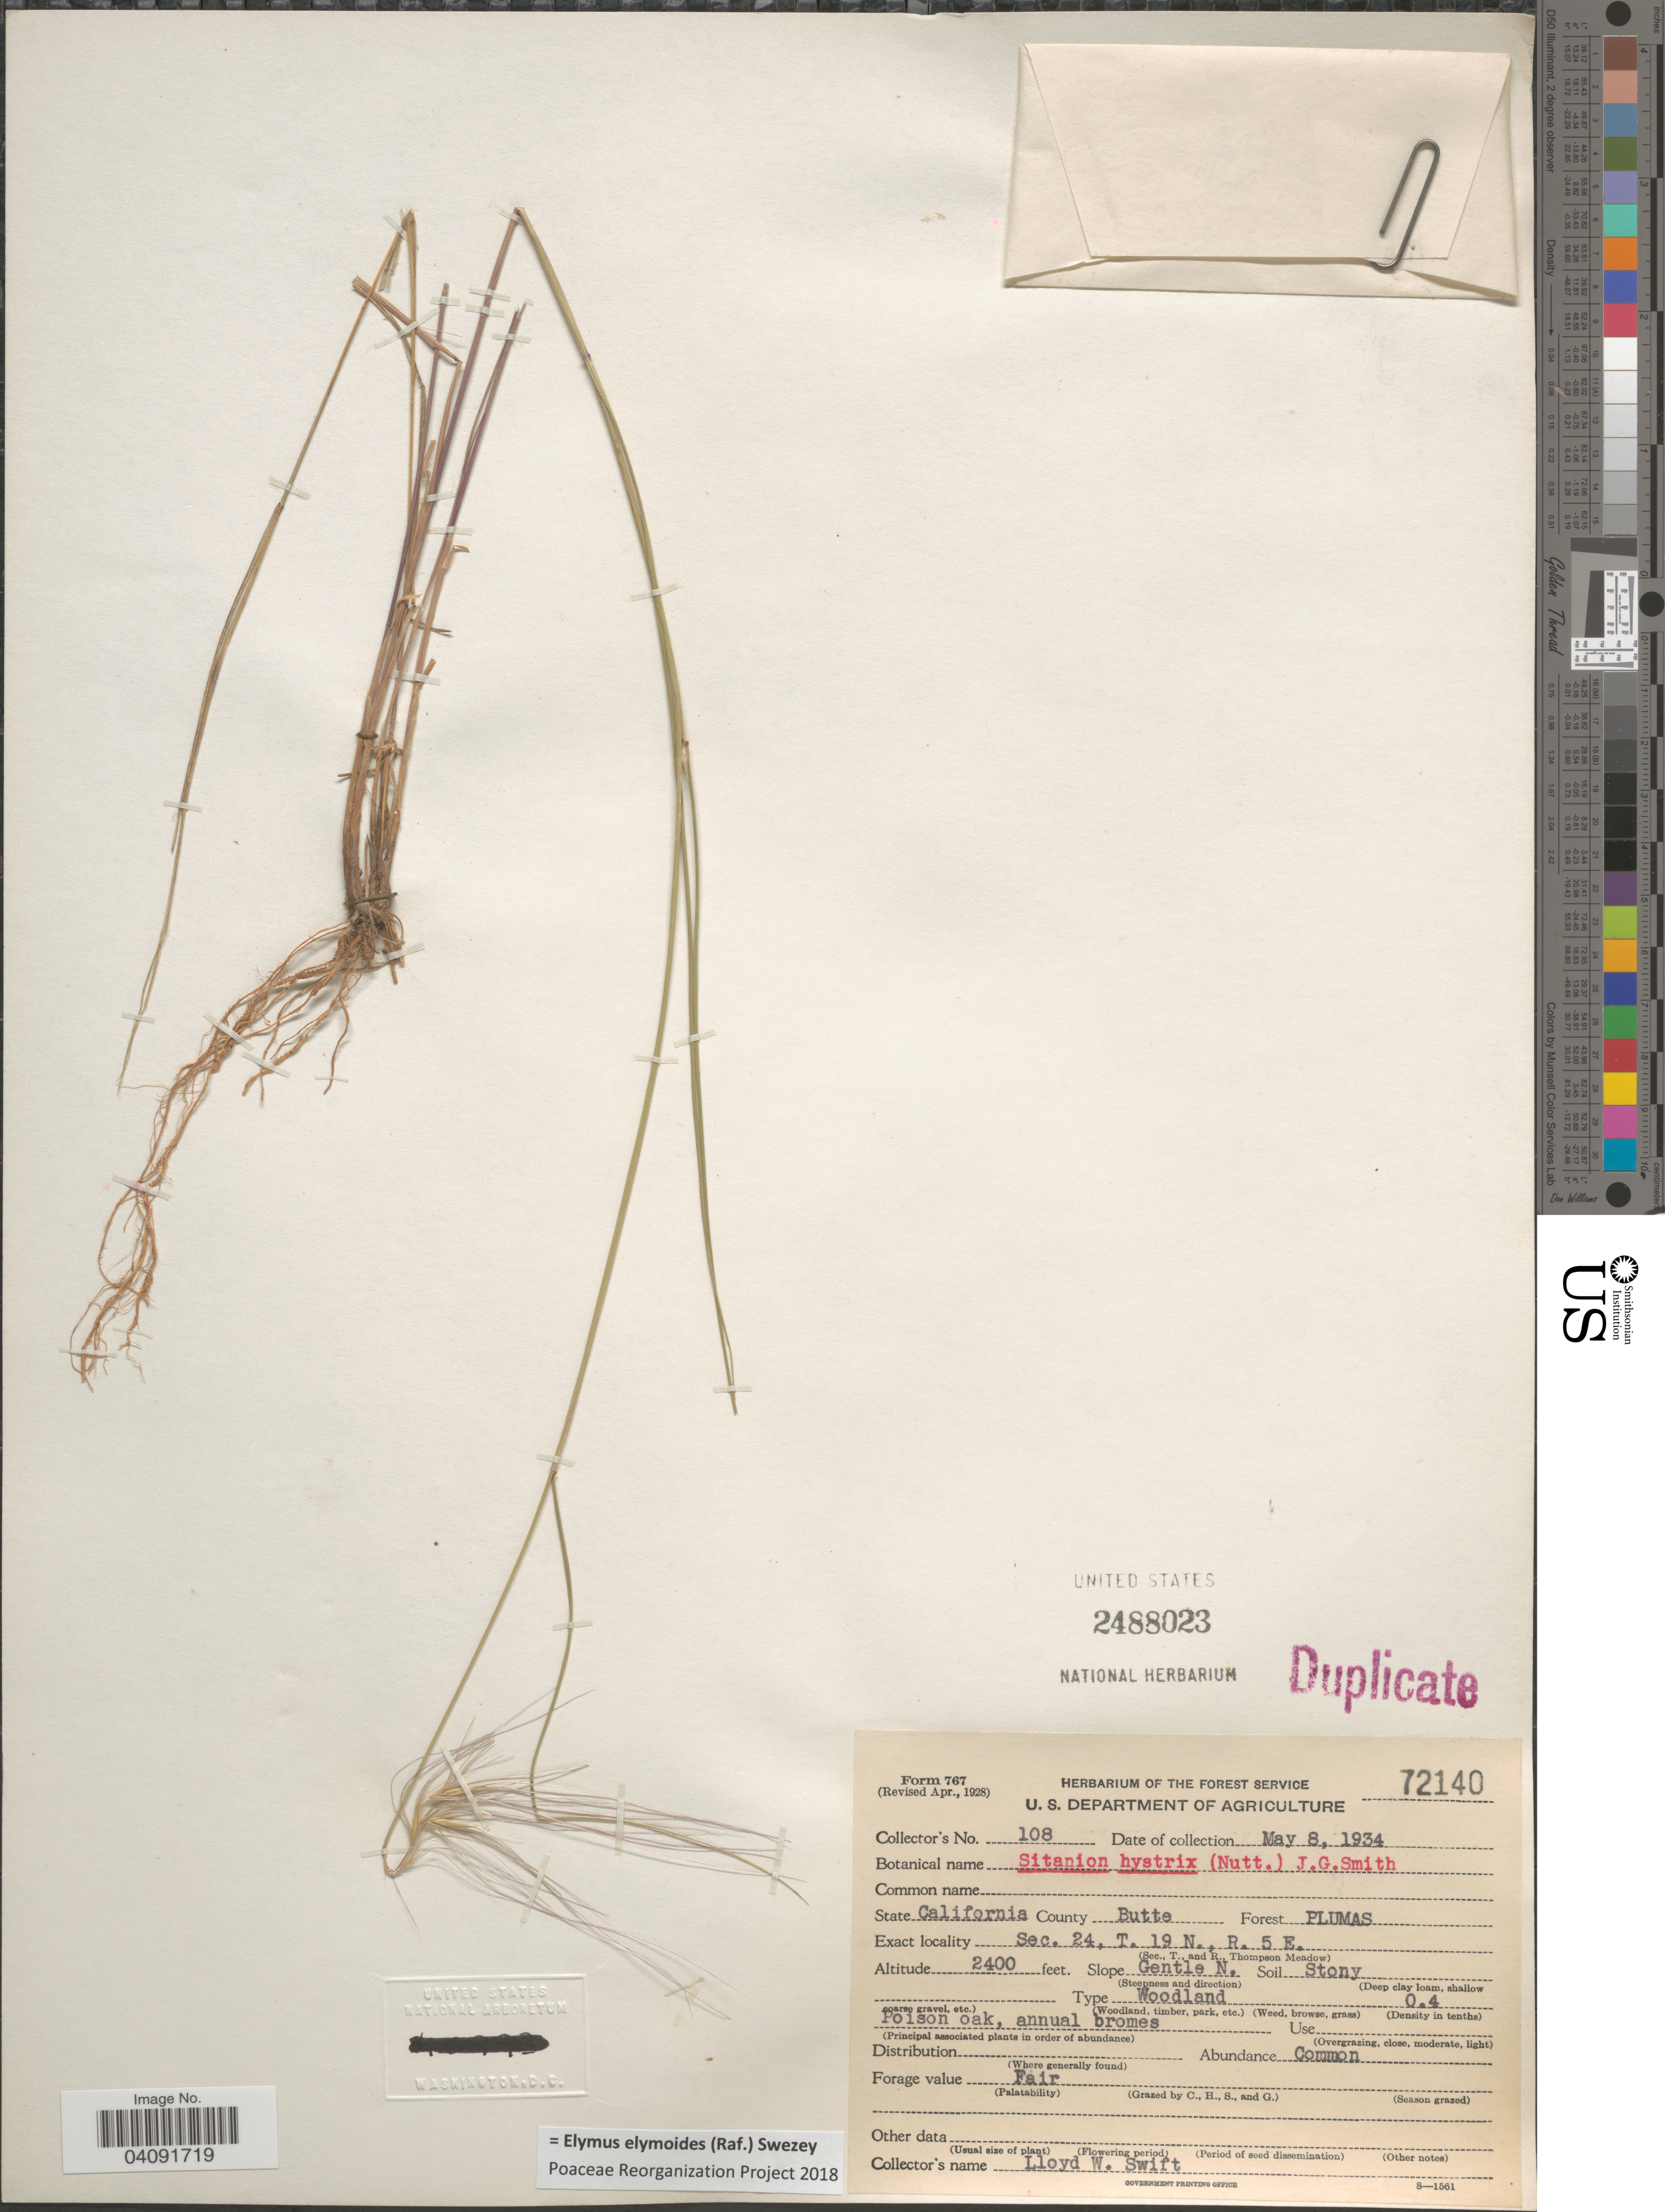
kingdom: Plantae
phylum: Tracheophyta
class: Liliopsida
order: Poales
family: Poaceae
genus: Elymus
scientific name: Elymus elymoides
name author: (Raf.) Swezey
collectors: L. Swift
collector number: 108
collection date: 1934-05-08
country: United States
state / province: California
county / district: Butte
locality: County Butte. Forest Plumas. Sec. 24, T. 19 N., R. 5 E. Slope Gentle N.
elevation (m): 732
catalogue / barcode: US 2488023